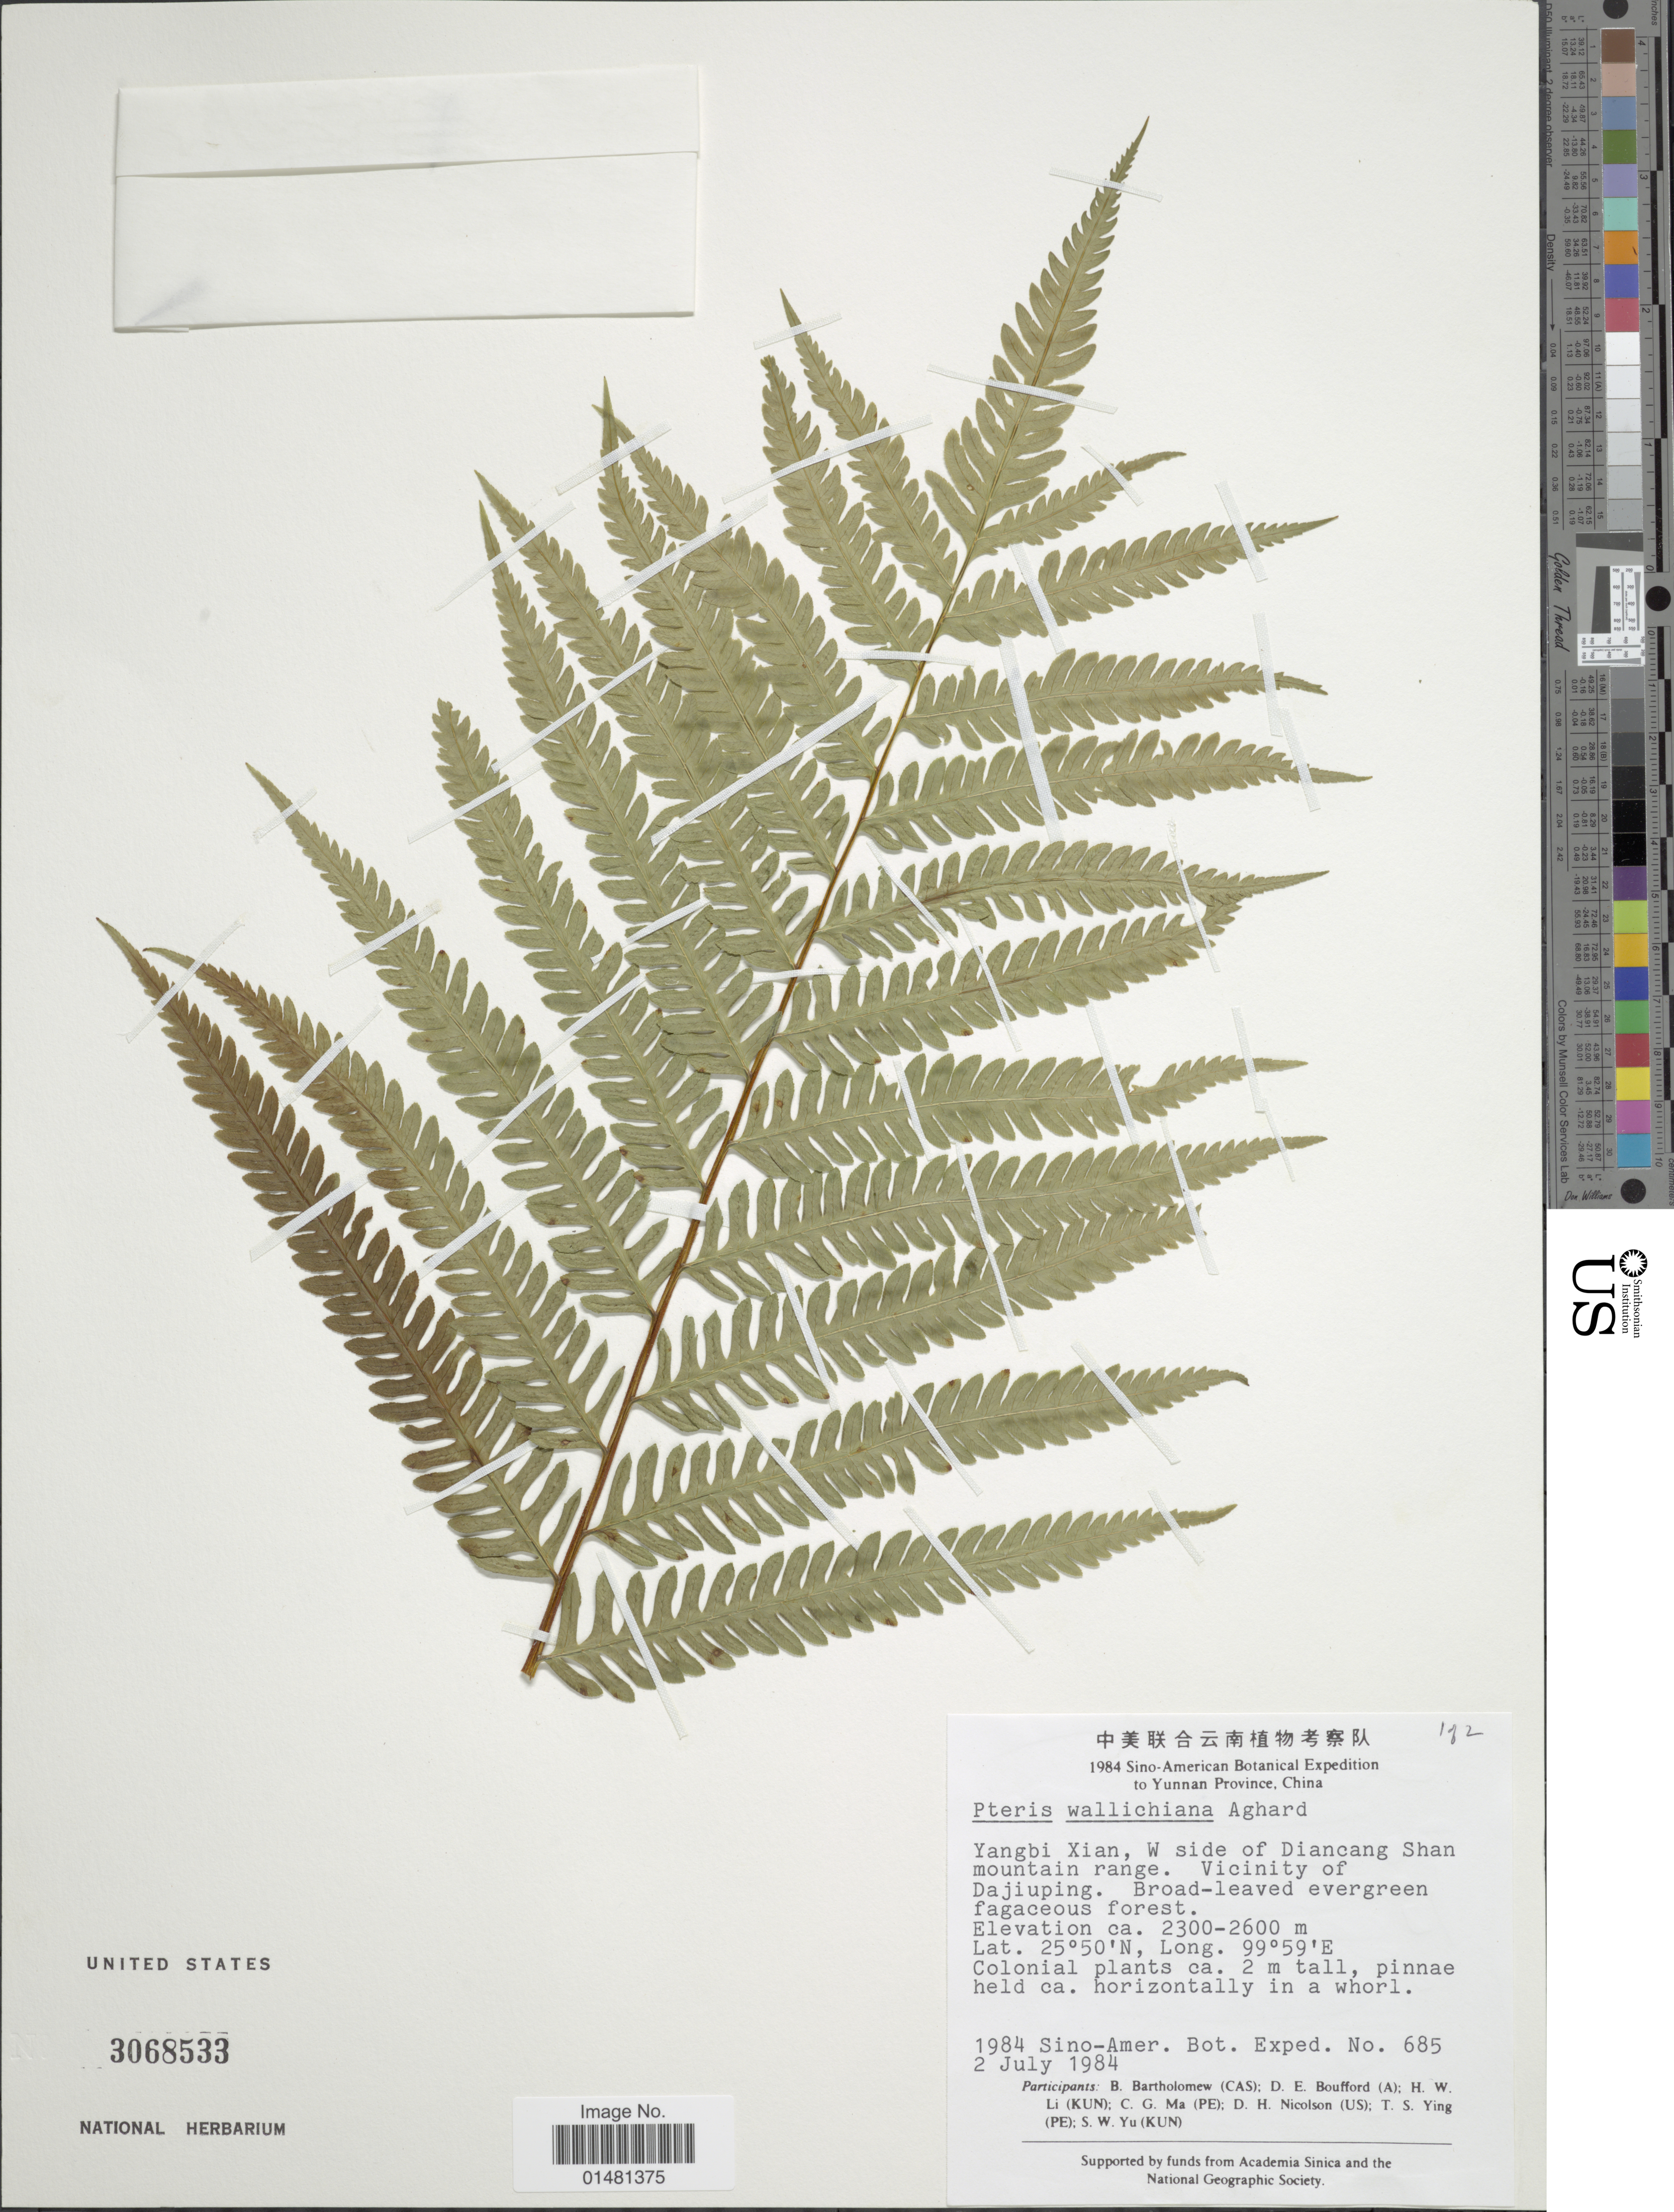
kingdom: Plantae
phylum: Tracheophyta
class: Polypodiopsida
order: Polypodiales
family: Pteridaceae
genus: Pteris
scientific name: Pteris wallichiana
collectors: Sino-Amer. Bot. Exped. 1984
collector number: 685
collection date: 1984-07-02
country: China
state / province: Yunnan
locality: Yangbi Xian,W side of Diancang Shan mountain range. Vicinity of Dajiuping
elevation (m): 2300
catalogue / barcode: US 3068533